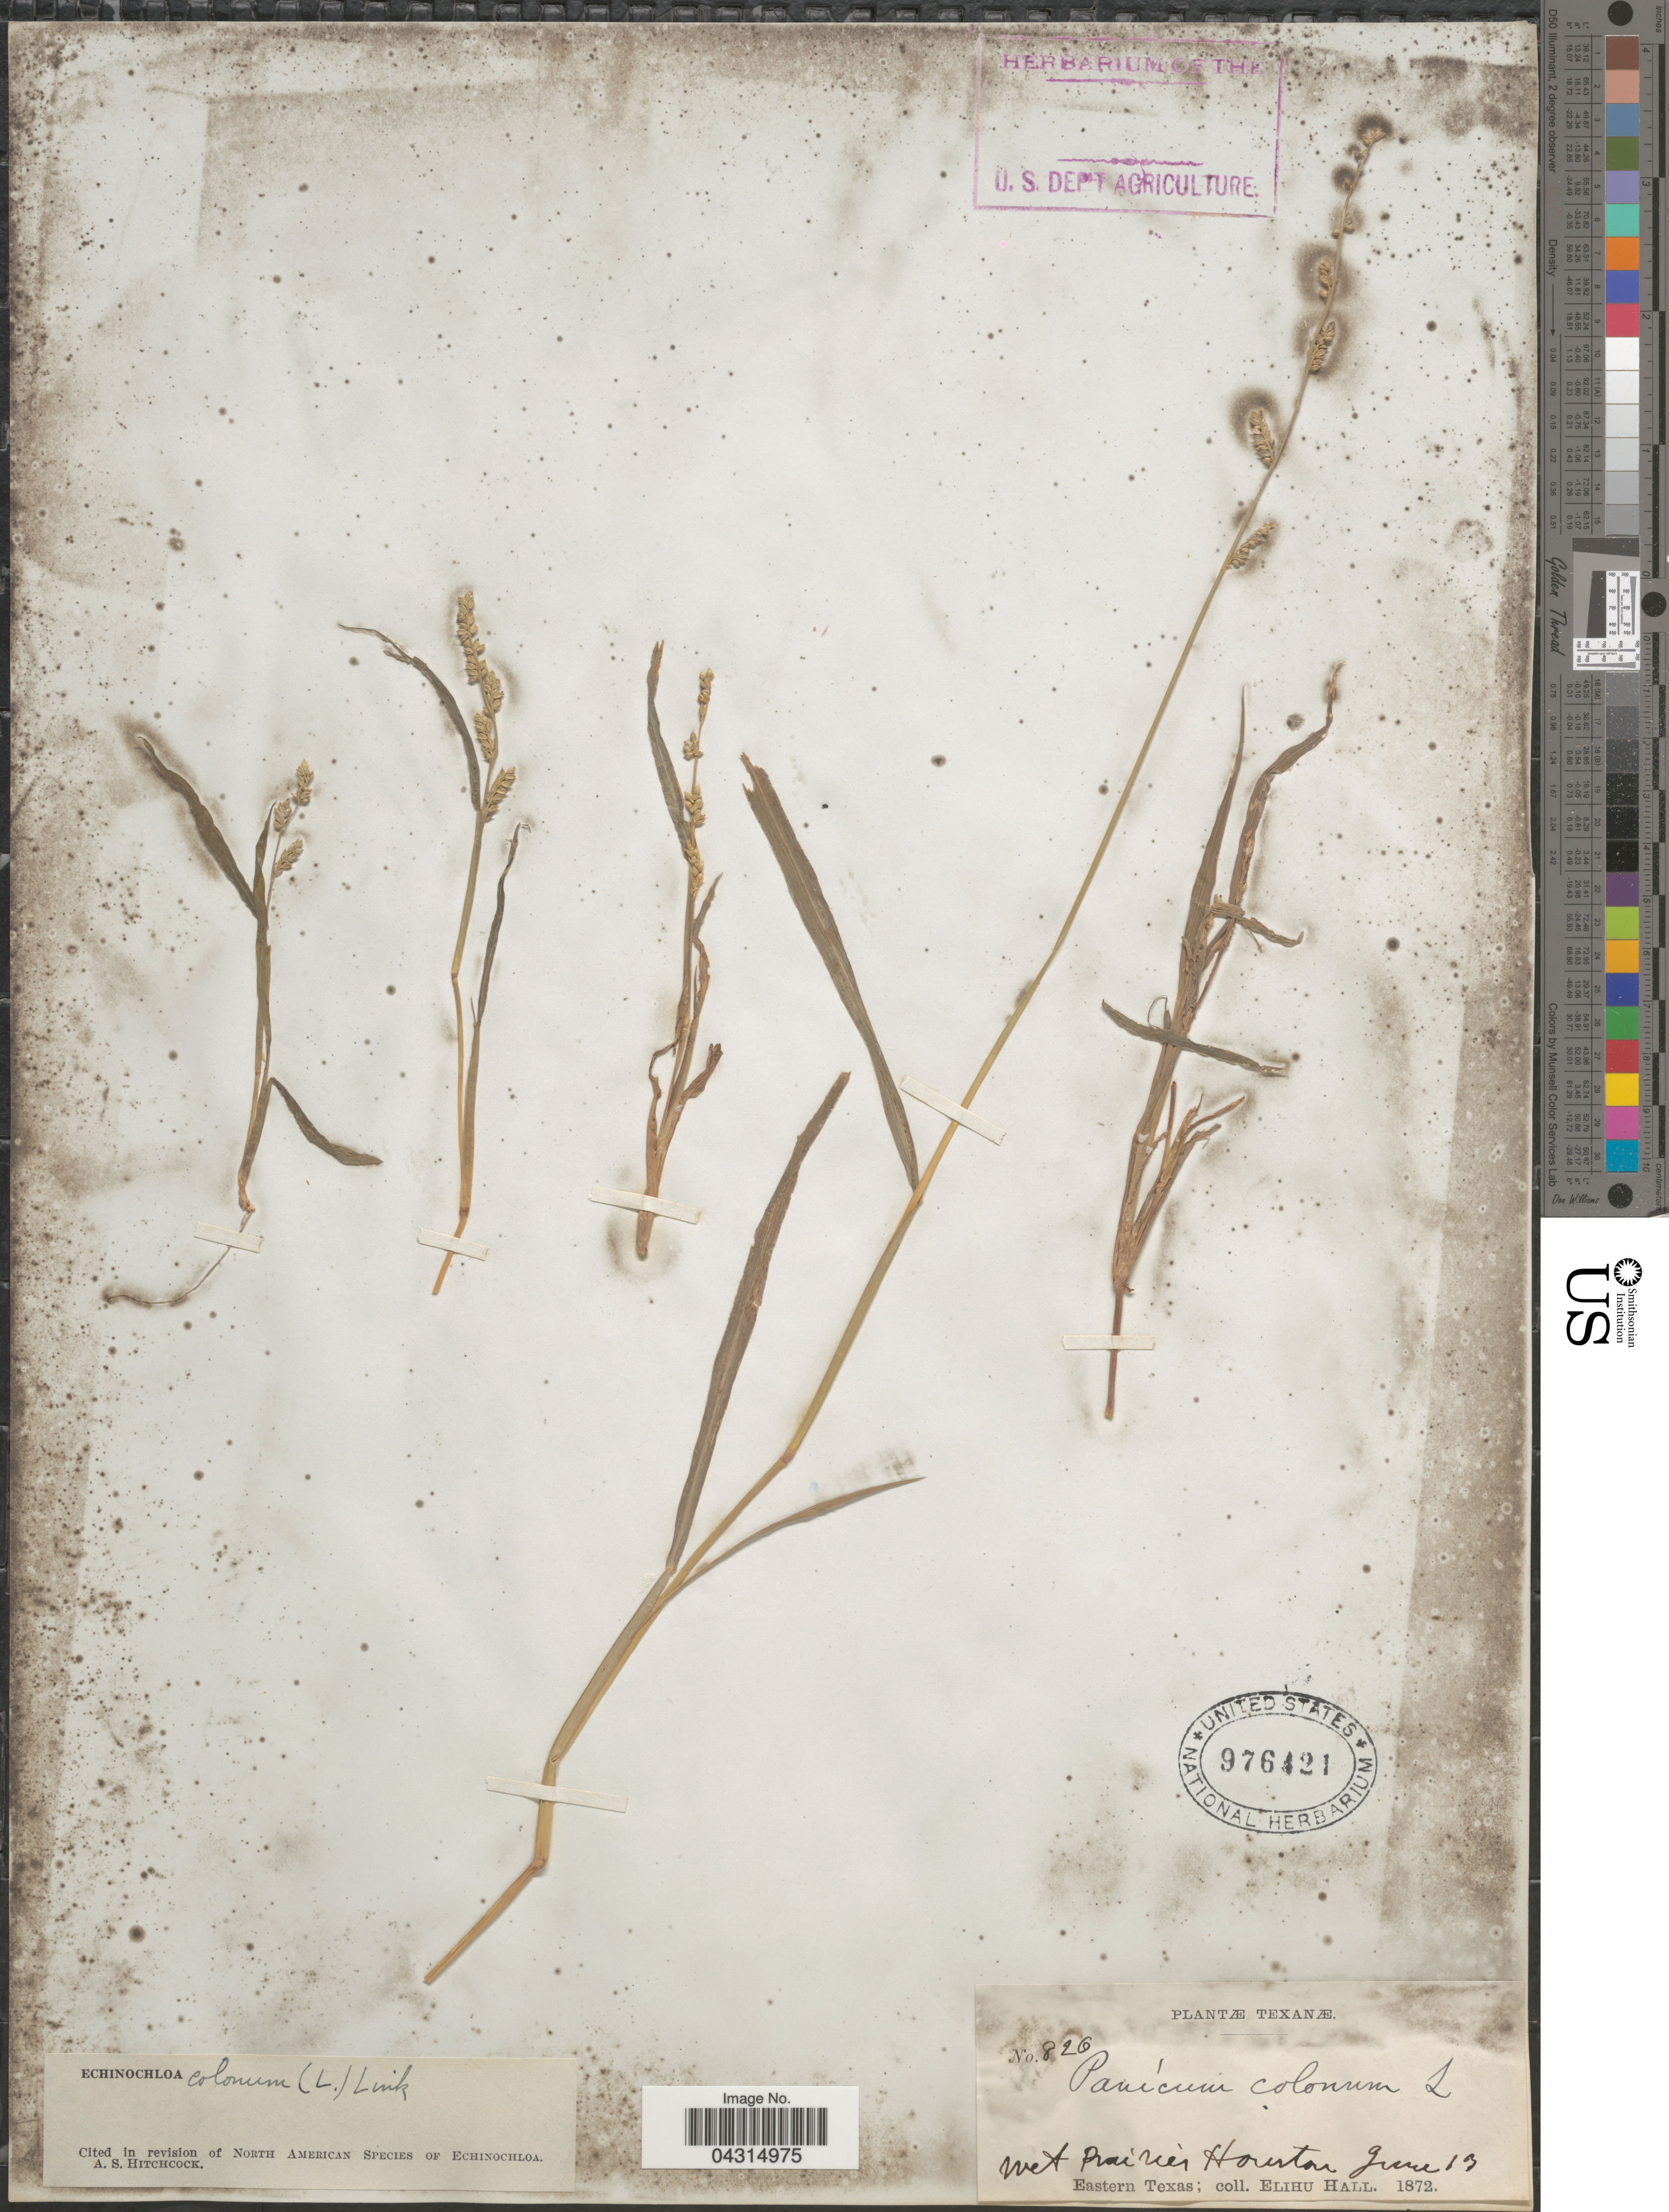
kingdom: Plantae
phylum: Tracheophyta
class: Liliopsida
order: Poales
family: Poaceae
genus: Echinochloa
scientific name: Echinochloa colona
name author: (L.) Link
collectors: E. Hall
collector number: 826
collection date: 1872-06-13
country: United States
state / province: Texas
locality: Wet prairies Houston. Eastern Texas.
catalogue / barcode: US 976421